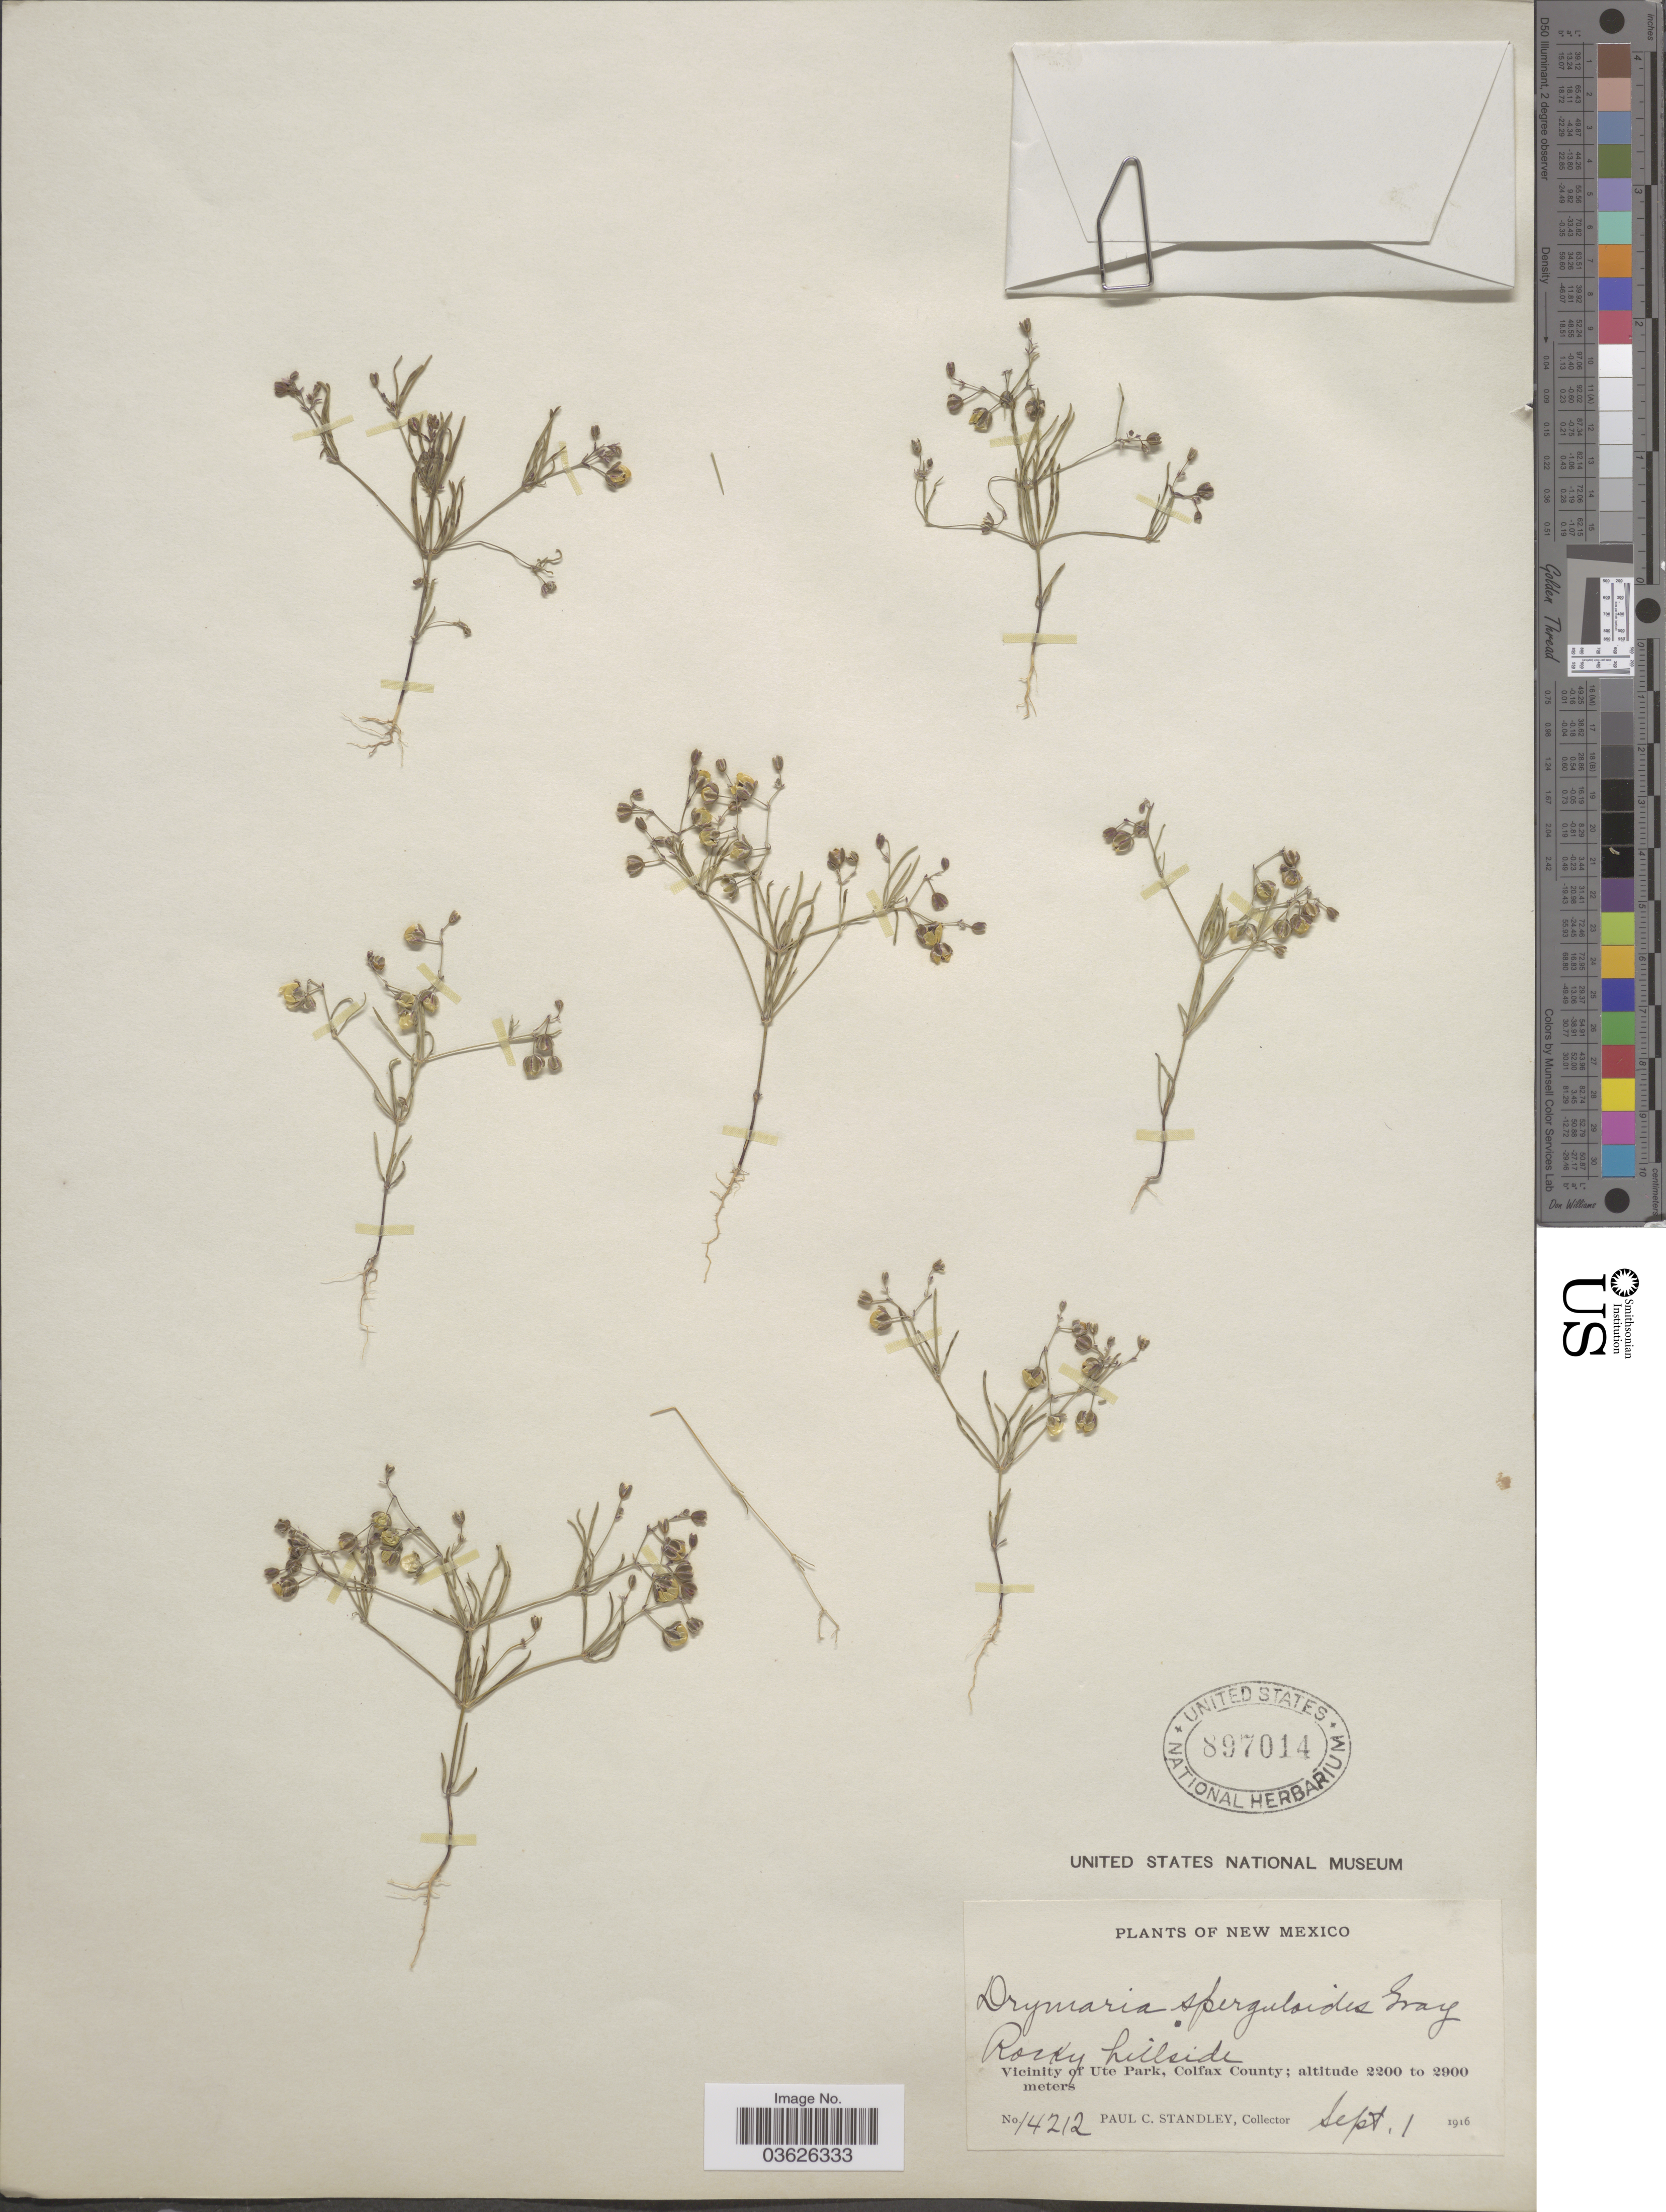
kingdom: Plantae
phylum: Tracheophyta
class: Magnoliopsida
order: Caryophyllales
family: Caryophyllaceae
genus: Drymaria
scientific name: Drymaria sperguloides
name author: A. Gray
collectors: P. C. Standley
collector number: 14212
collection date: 1916-09-01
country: United States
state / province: New Mexico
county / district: Colfax Co.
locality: Vicinity of Ute Park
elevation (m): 2200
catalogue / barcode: US 897014